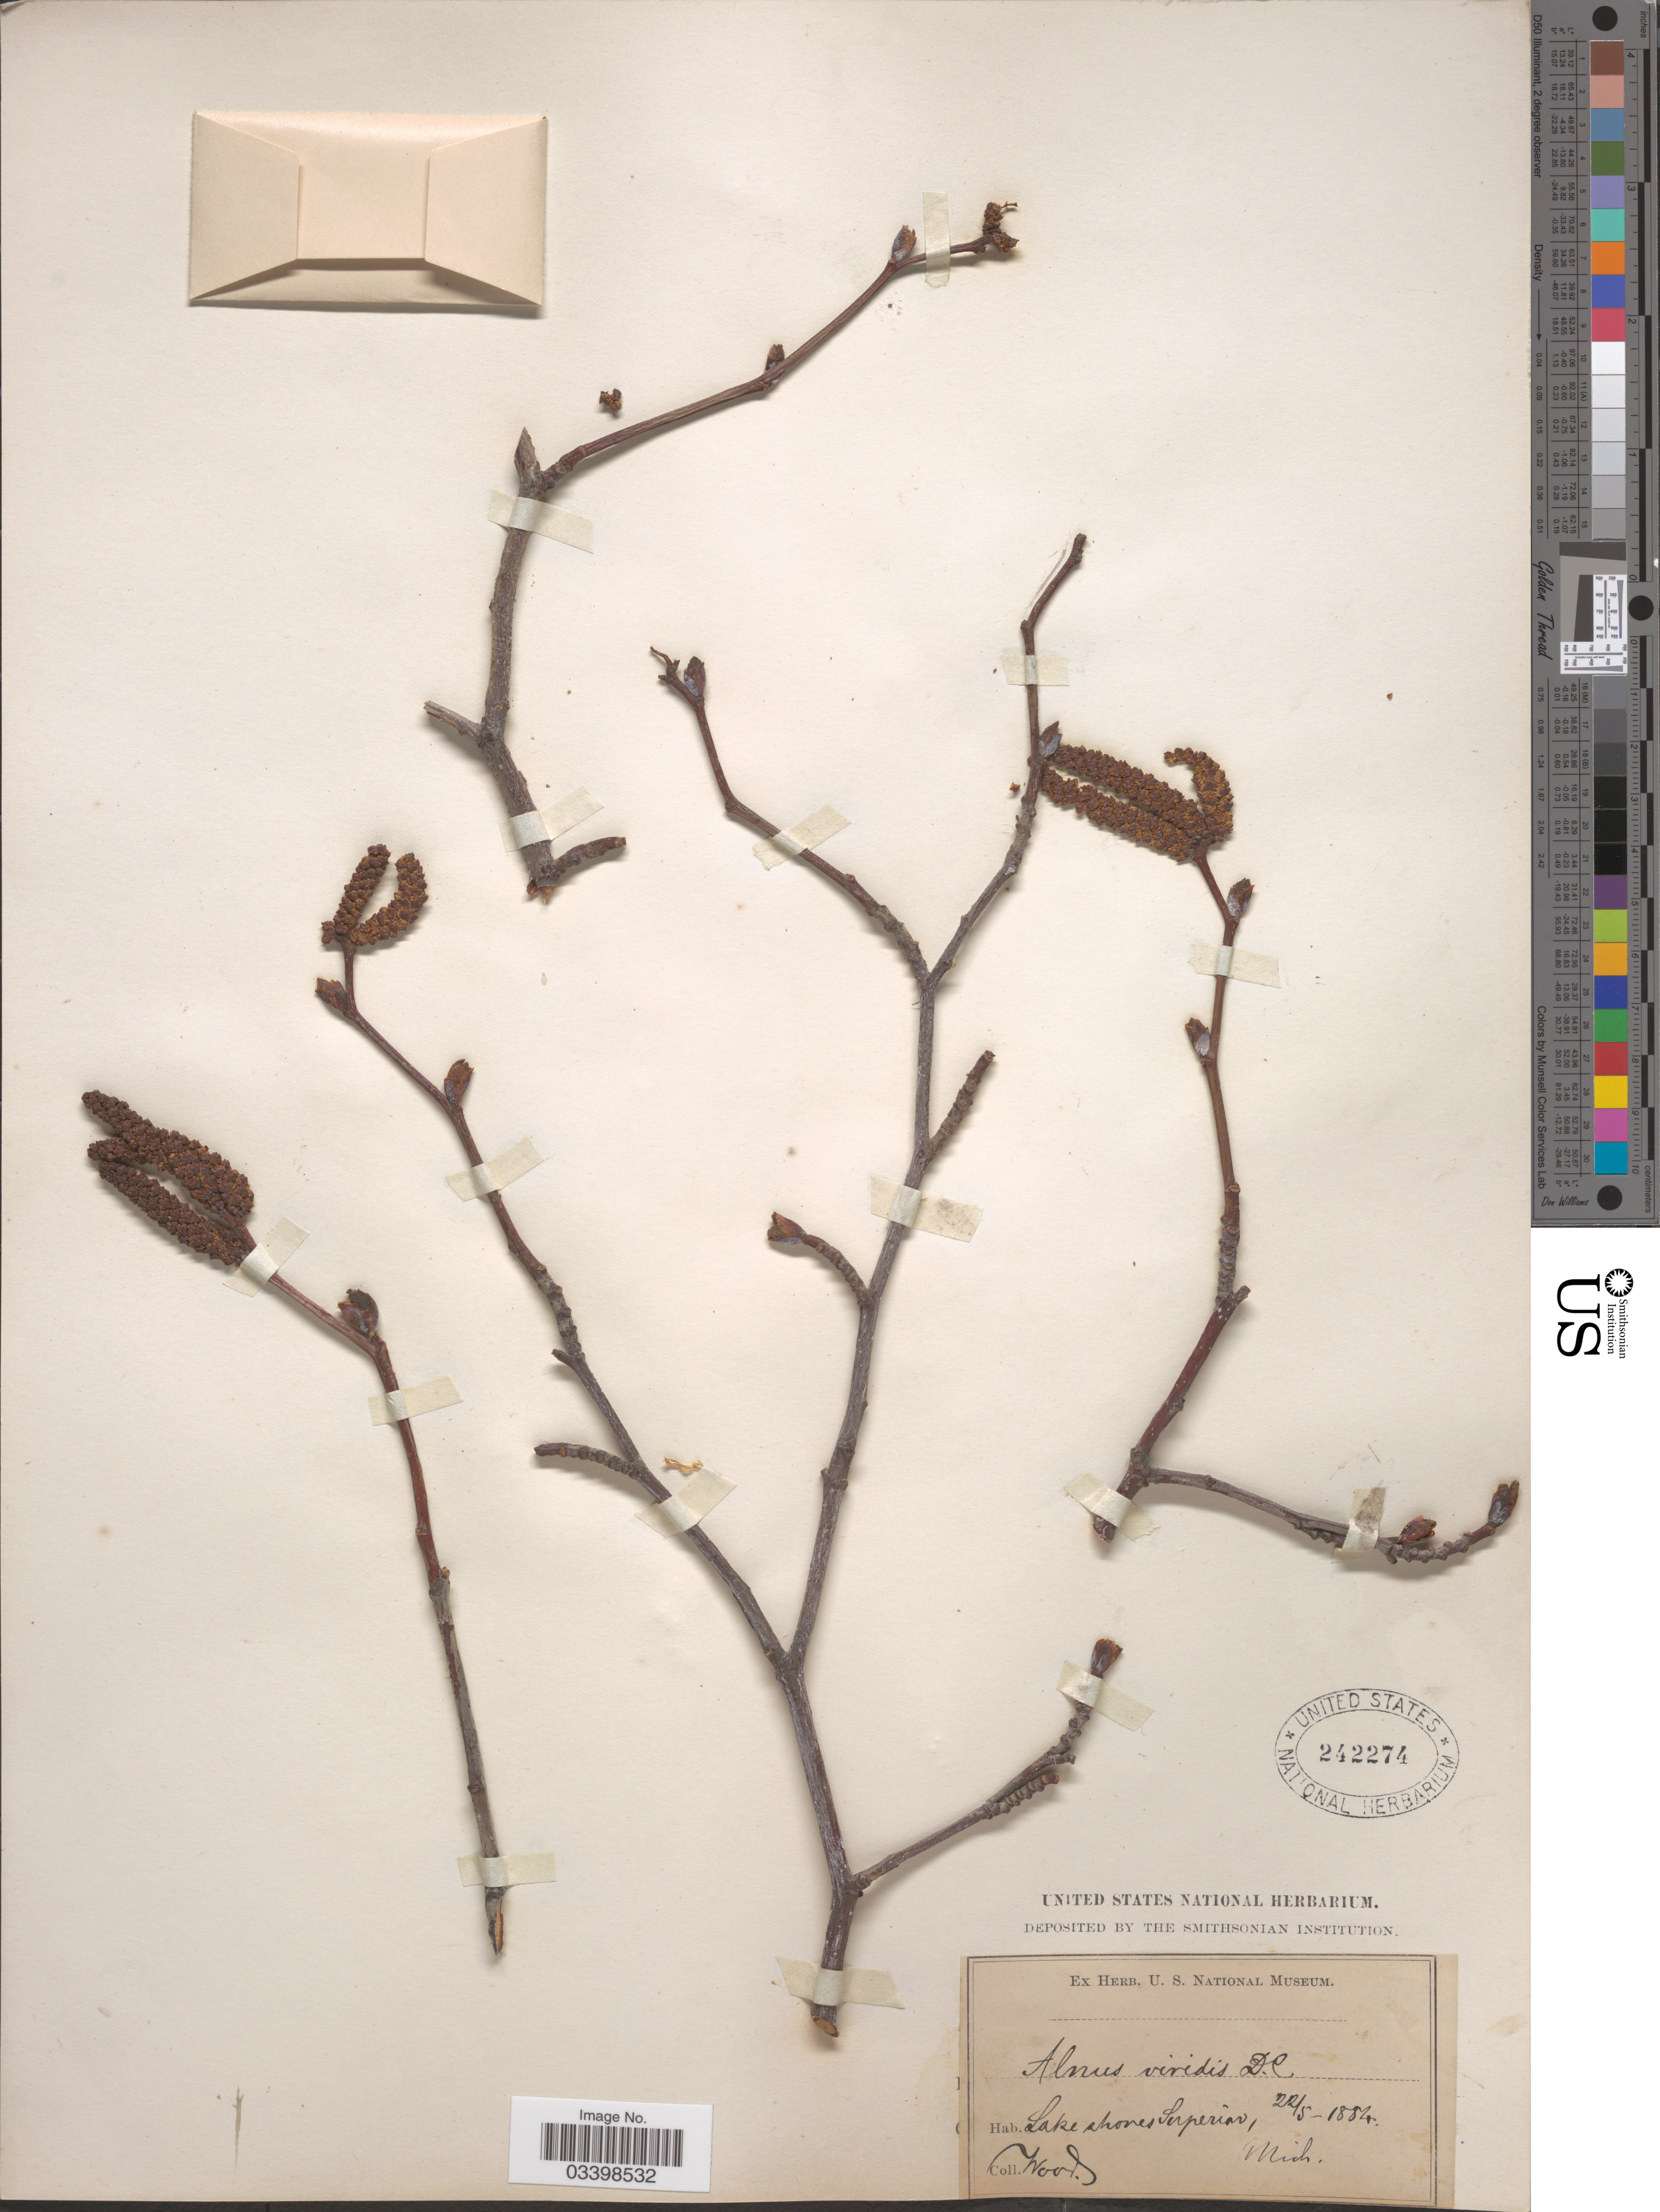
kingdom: Plantae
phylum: Tracheophyta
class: Magnoliopsida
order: Fagales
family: Betulaceae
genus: Alnus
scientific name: Alnus viridis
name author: (Chaix) DC.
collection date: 1884-05-22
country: United States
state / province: Michigan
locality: Lake shores Superior.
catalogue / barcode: US 242274